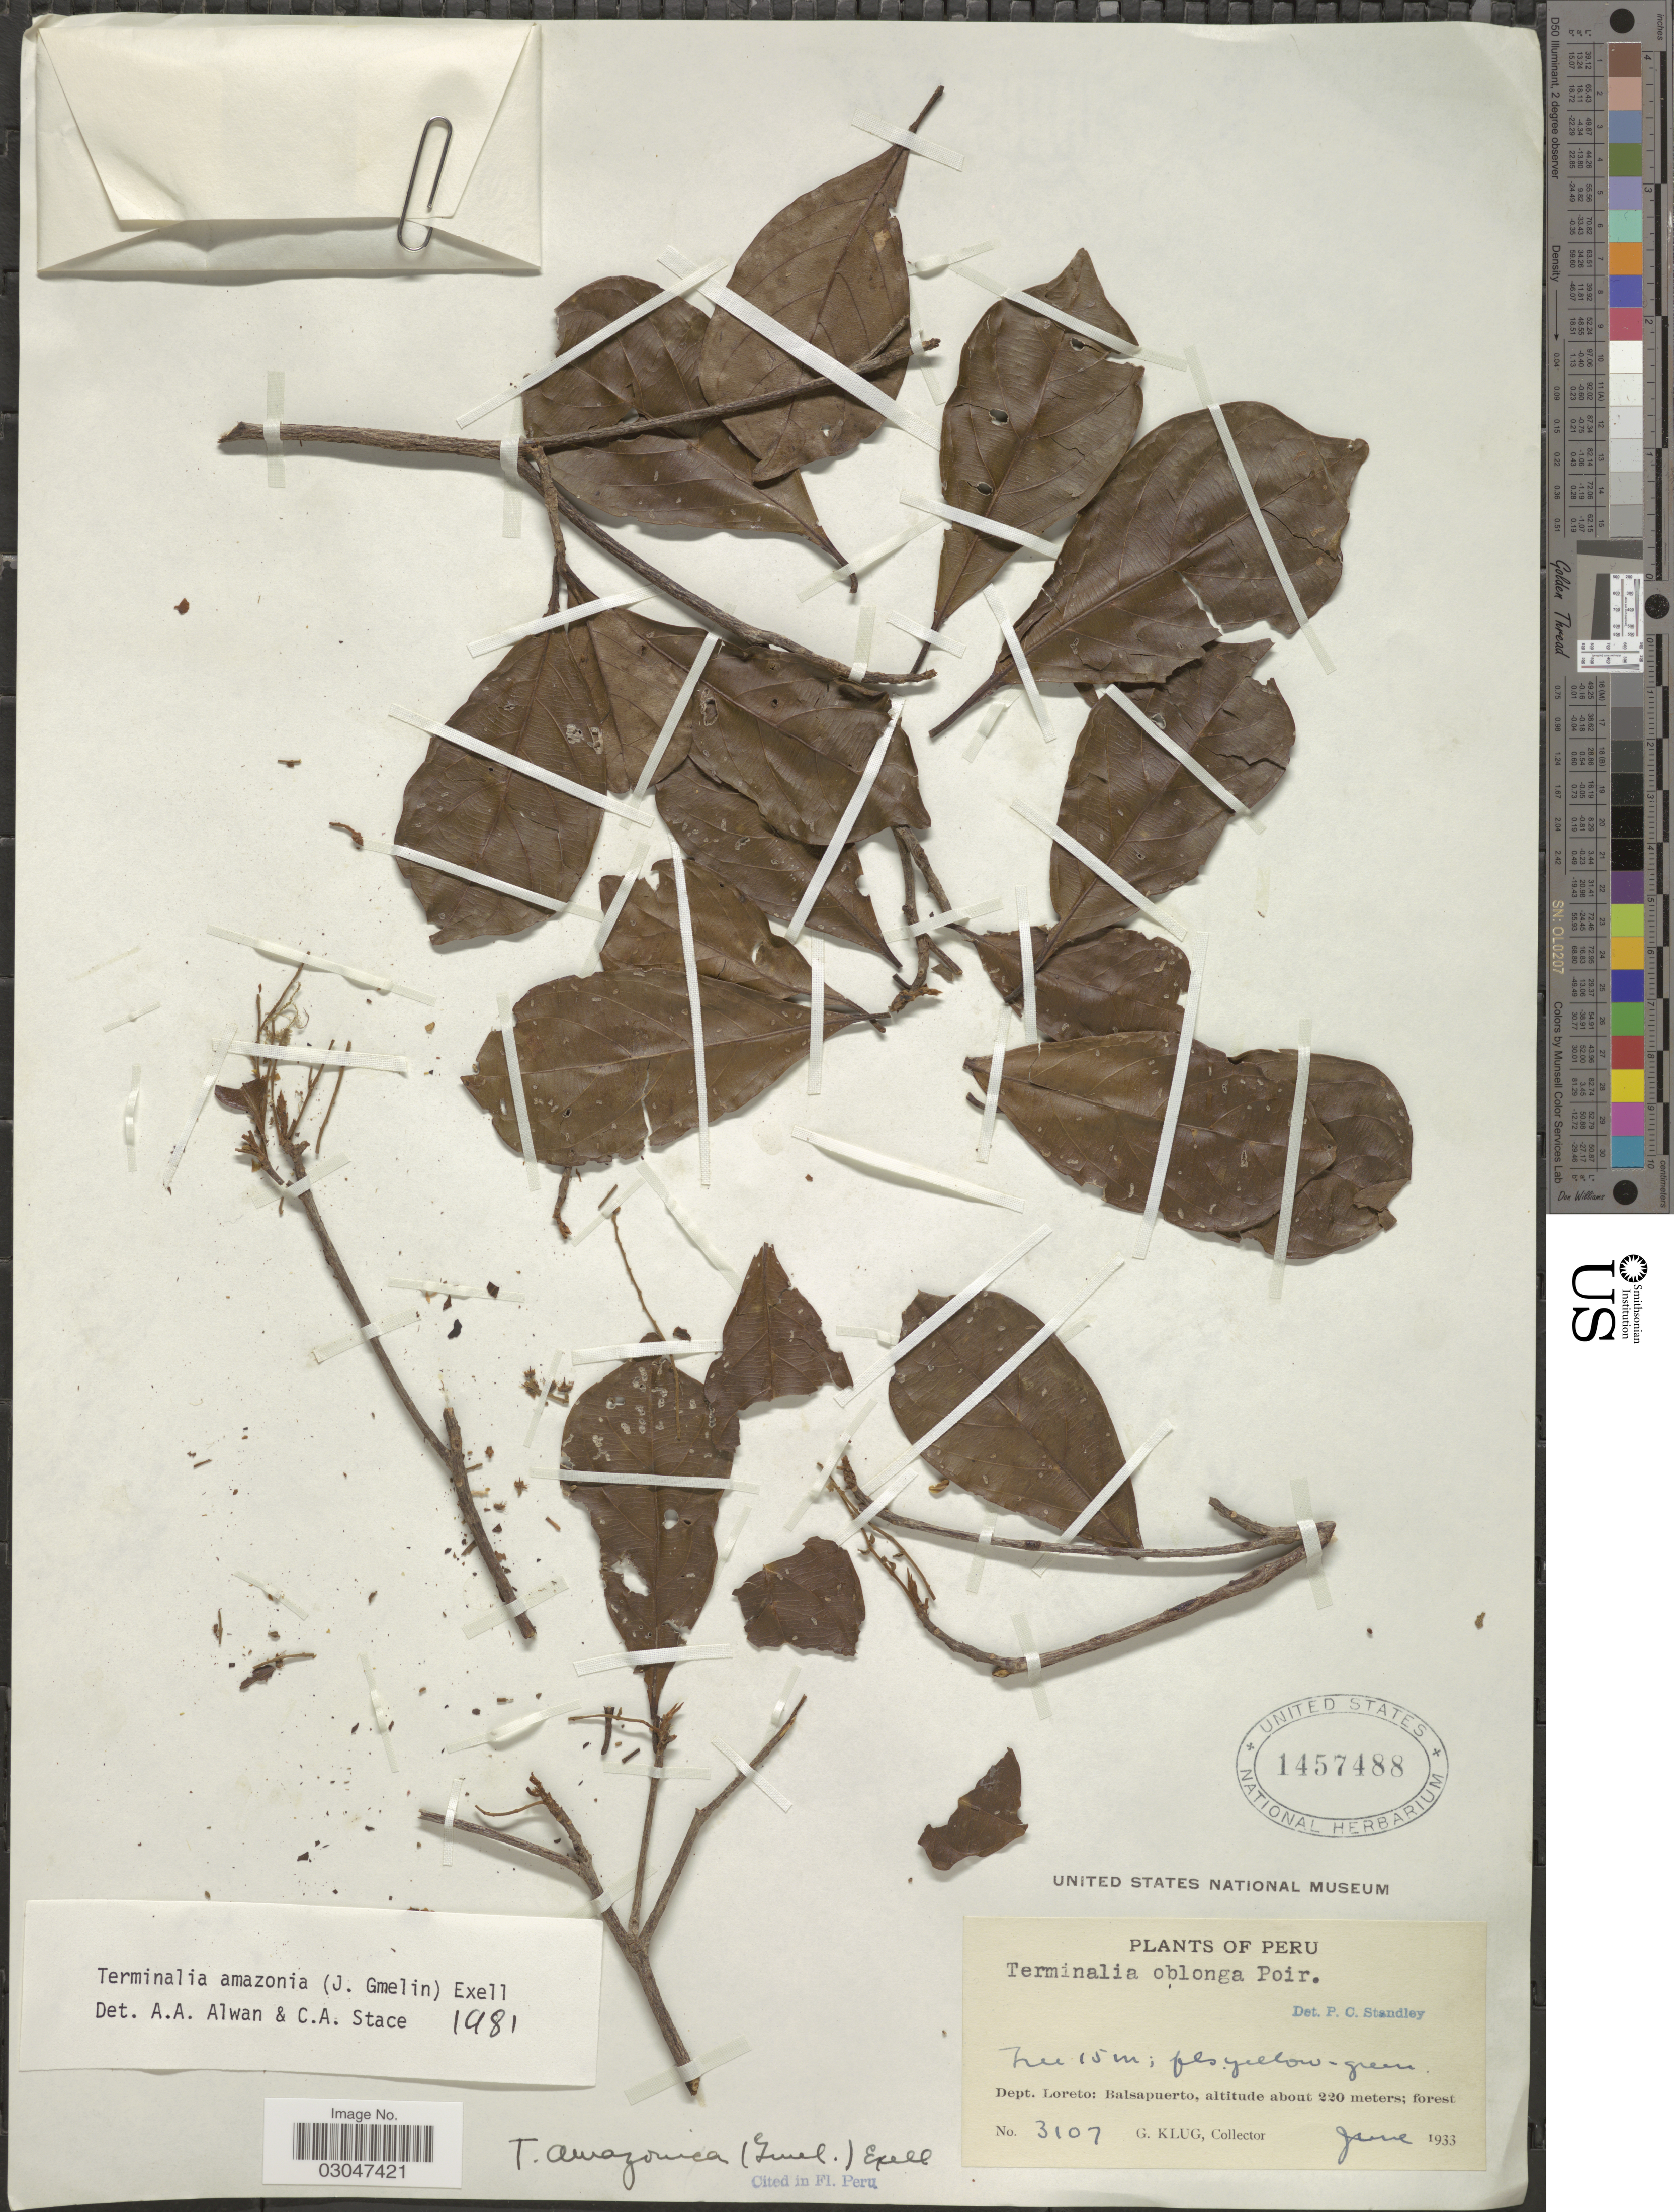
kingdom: Plantae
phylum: Tracheophyta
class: Magnoliopsida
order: Myrtales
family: Combretaceae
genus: Terminalia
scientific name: Terminalia amazonia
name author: (J.F. Gmel.) Exell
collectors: G. Klug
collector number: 3107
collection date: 1933-06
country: Peru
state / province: Loreto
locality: Dept. Loreto: Balsapuerto.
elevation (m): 220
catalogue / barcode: US 1457488